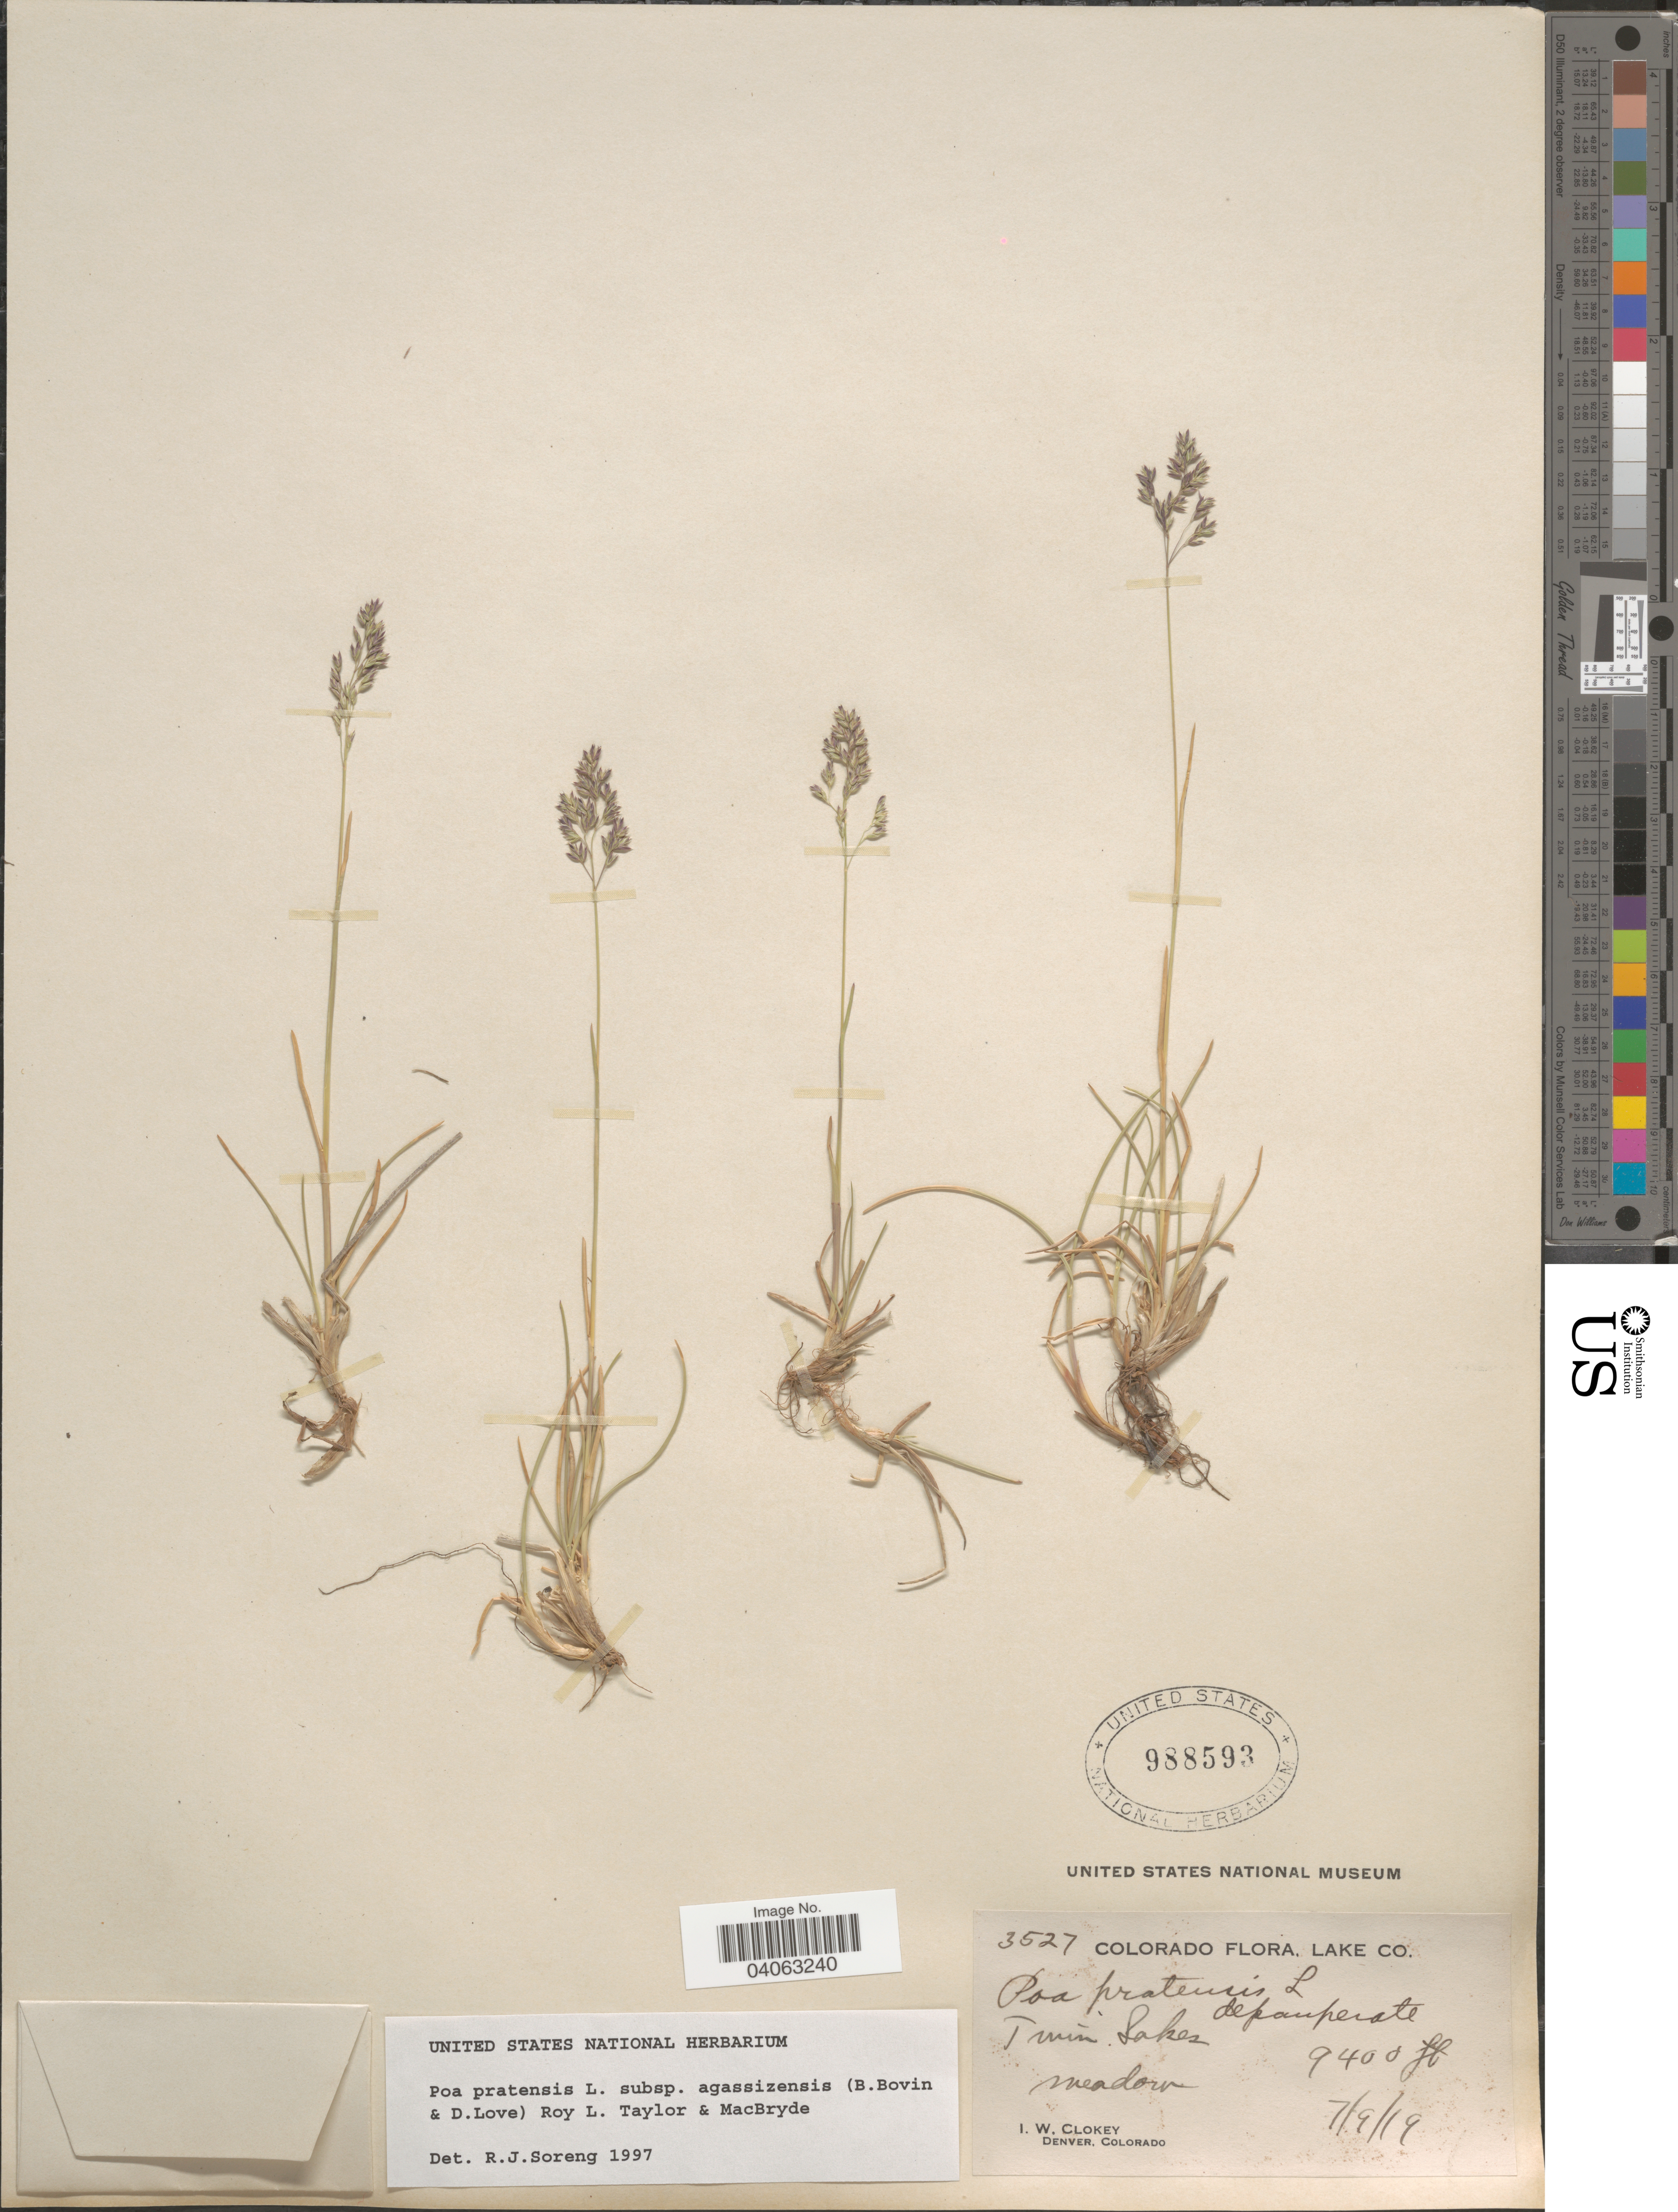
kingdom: Plantae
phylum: Tracheophyta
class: Liliopsida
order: Poales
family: Poaceae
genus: Poa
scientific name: Poa pratensis subsp. agassizensis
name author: (B. Boivin & D. Löve) Roy L. Taylor & MacBryde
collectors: I. W. Clokey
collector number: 3527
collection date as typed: Transcribed d/m/y: 9/7/19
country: United States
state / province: Colorado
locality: Lake Co. Twin Lakes. Meadow.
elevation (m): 2865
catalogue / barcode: US 988593